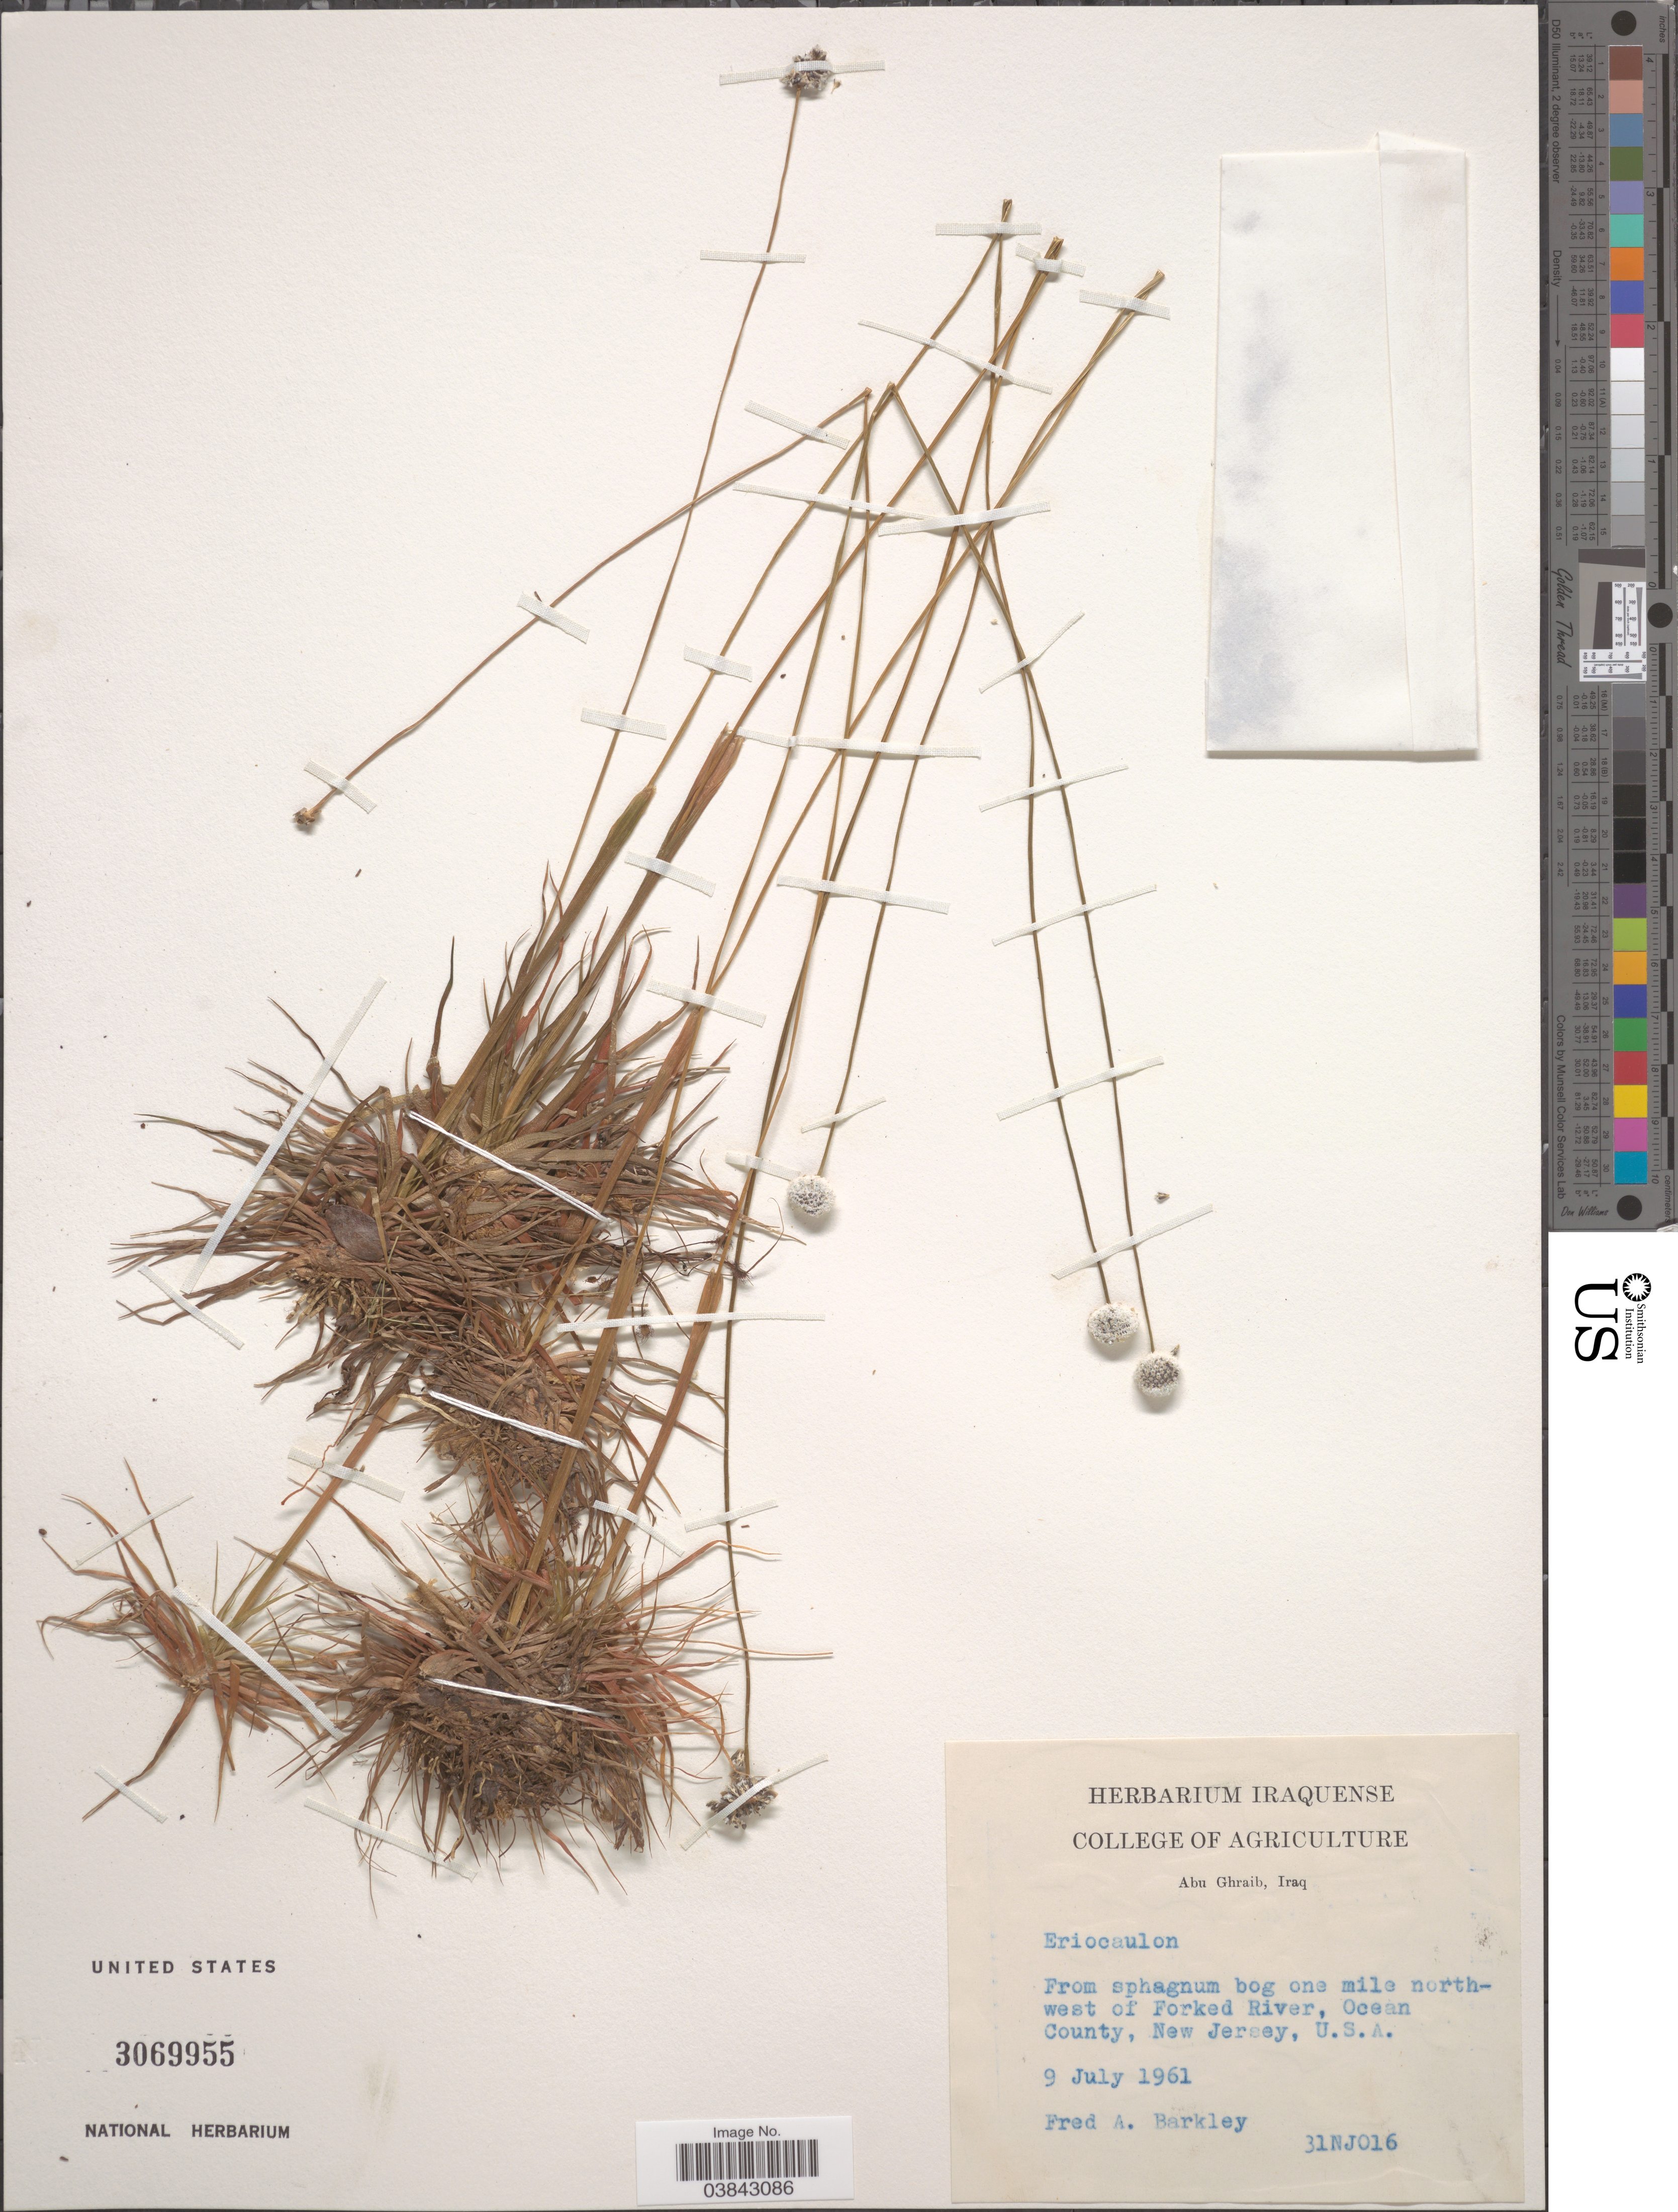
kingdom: Plantae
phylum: Tracheophyta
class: Liliopsida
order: Poales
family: Eriocaulaceae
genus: Eriocaulon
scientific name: Eriocaulon sp.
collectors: F. A. Barkley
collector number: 31NJ016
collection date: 1961-07-09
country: United States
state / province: New Jersey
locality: One mile north-west of Forked River, Ocean County.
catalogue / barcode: US 3069955